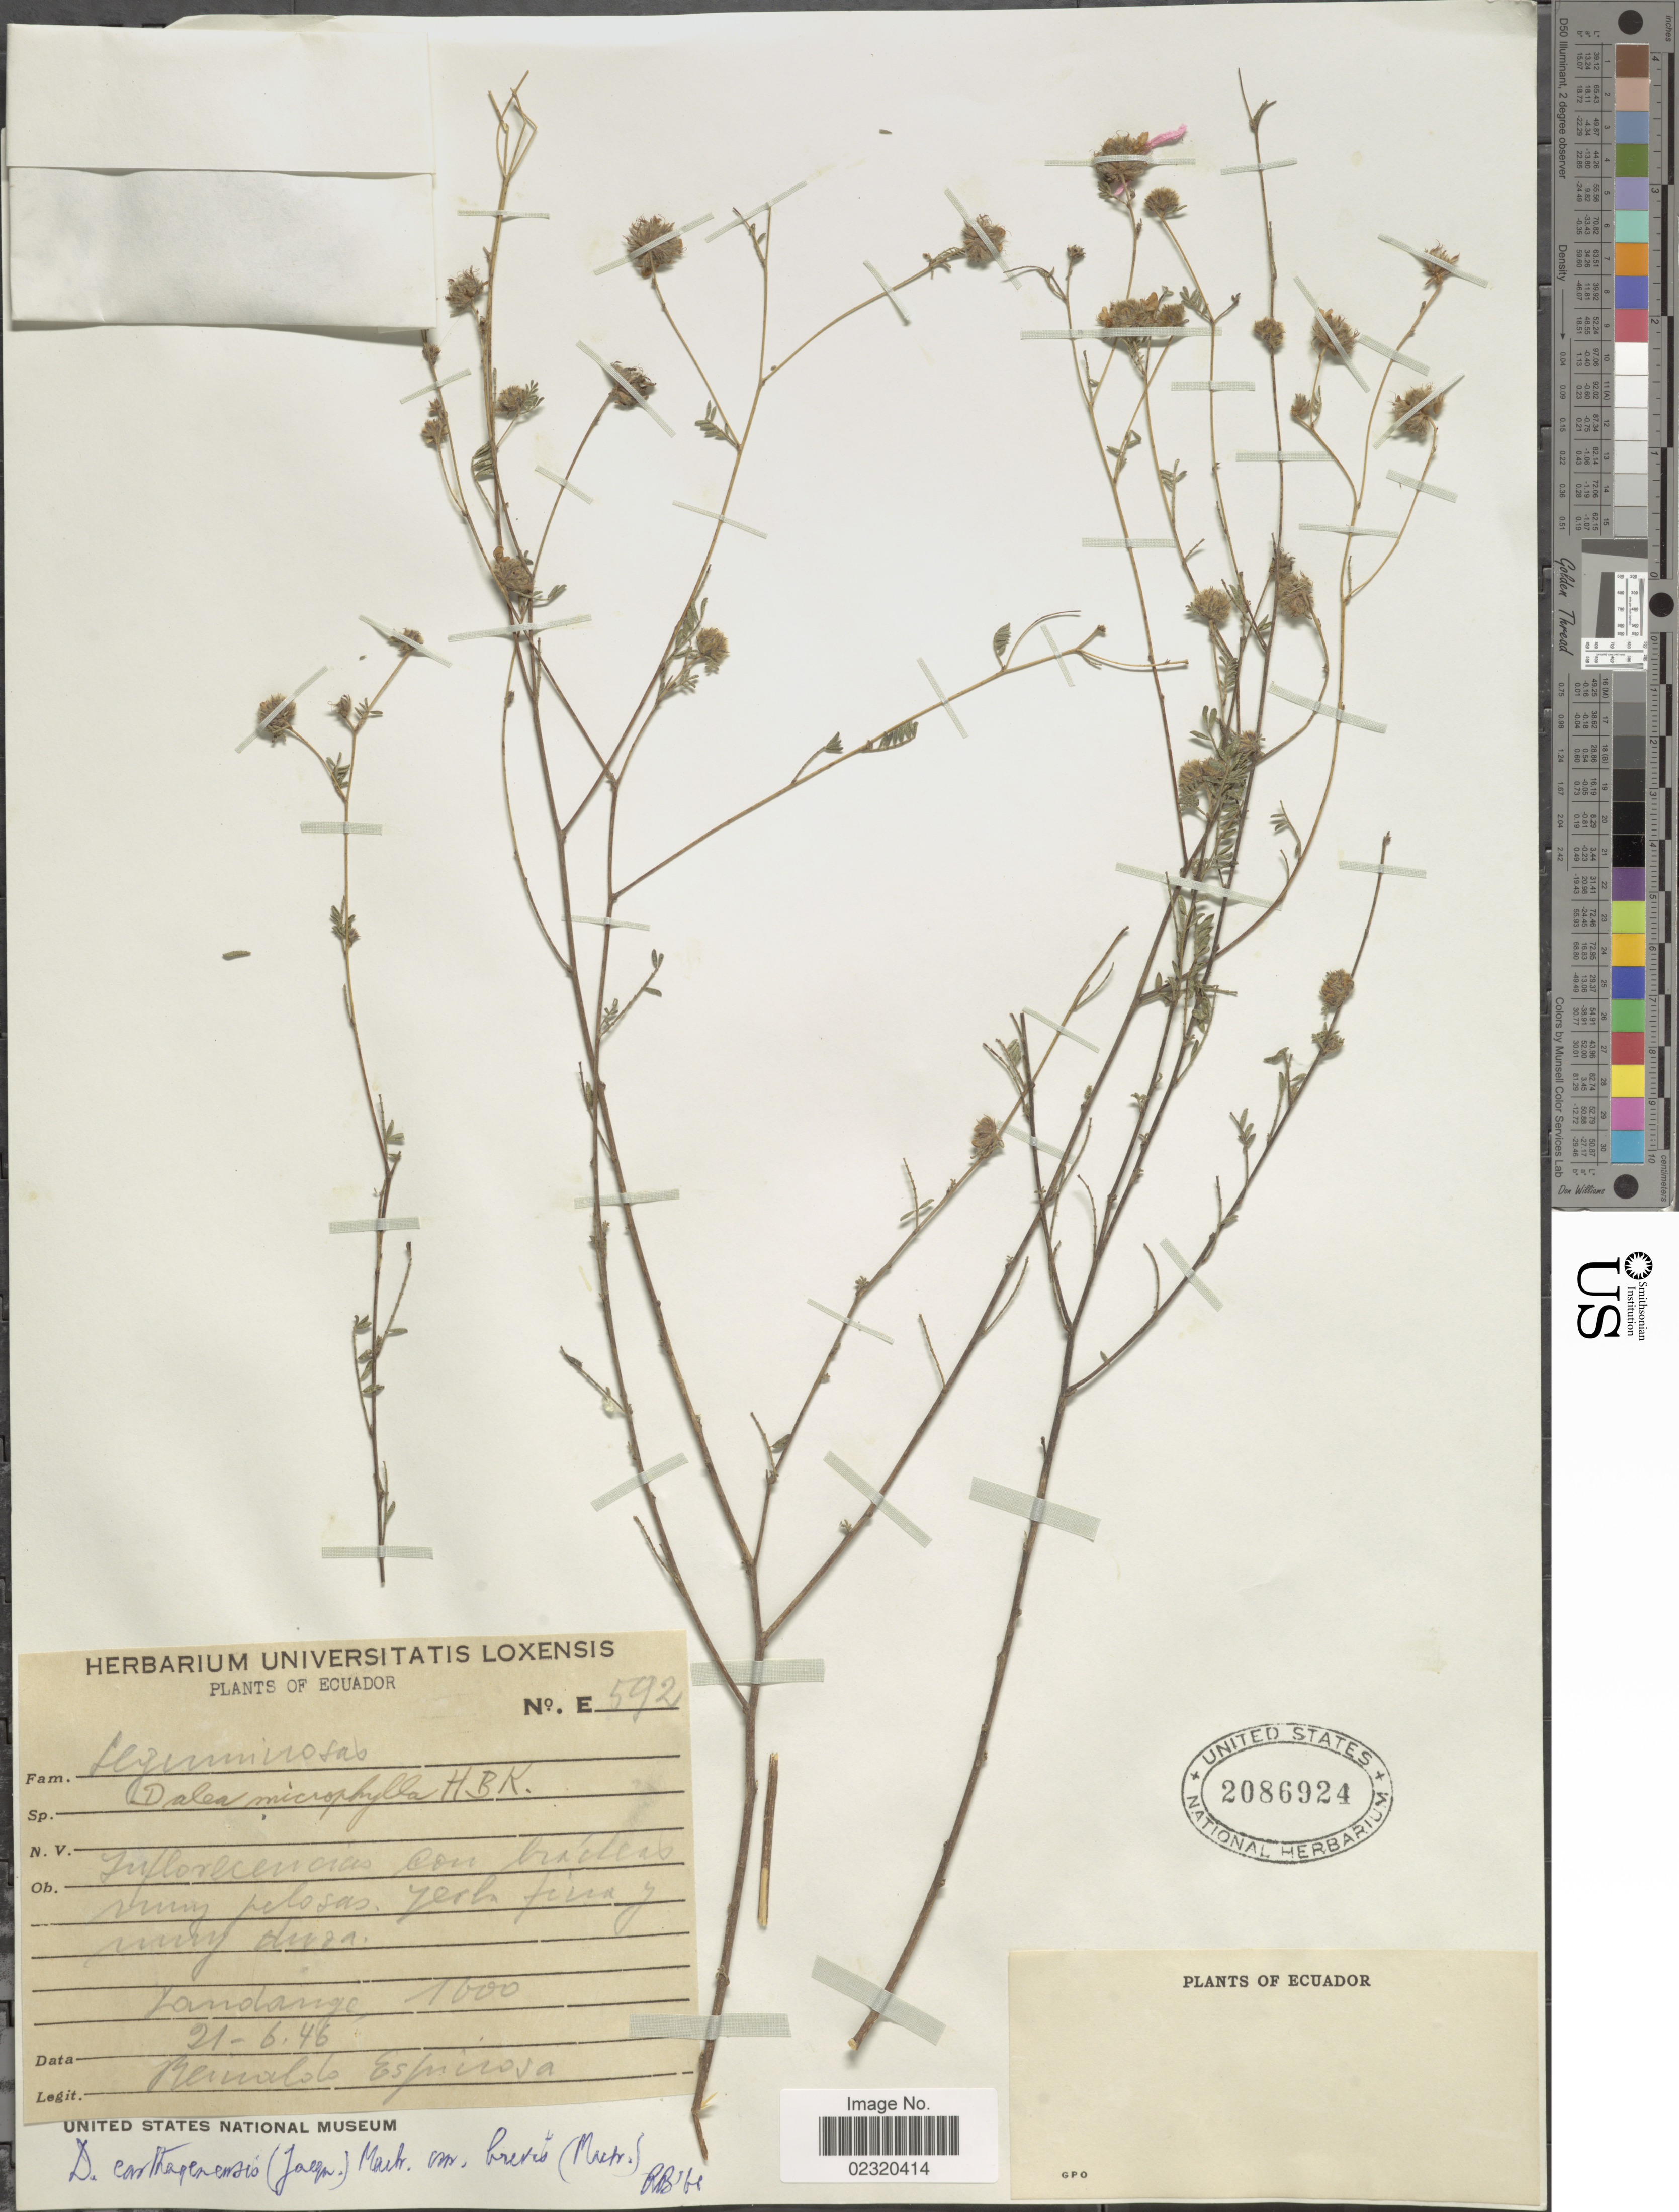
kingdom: Plantae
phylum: Tracheophyta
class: Magnoliopsida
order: Fabales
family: Fabaceae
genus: Dalea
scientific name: Dalea carthagenensis var. brevis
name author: (J.F. Macbr.) Barneby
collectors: R. Espinosa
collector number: E592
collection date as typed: Transcribed d/m/y: 21/6/46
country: Ecuador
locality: Landange [interpreted]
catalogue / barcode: US 2086924